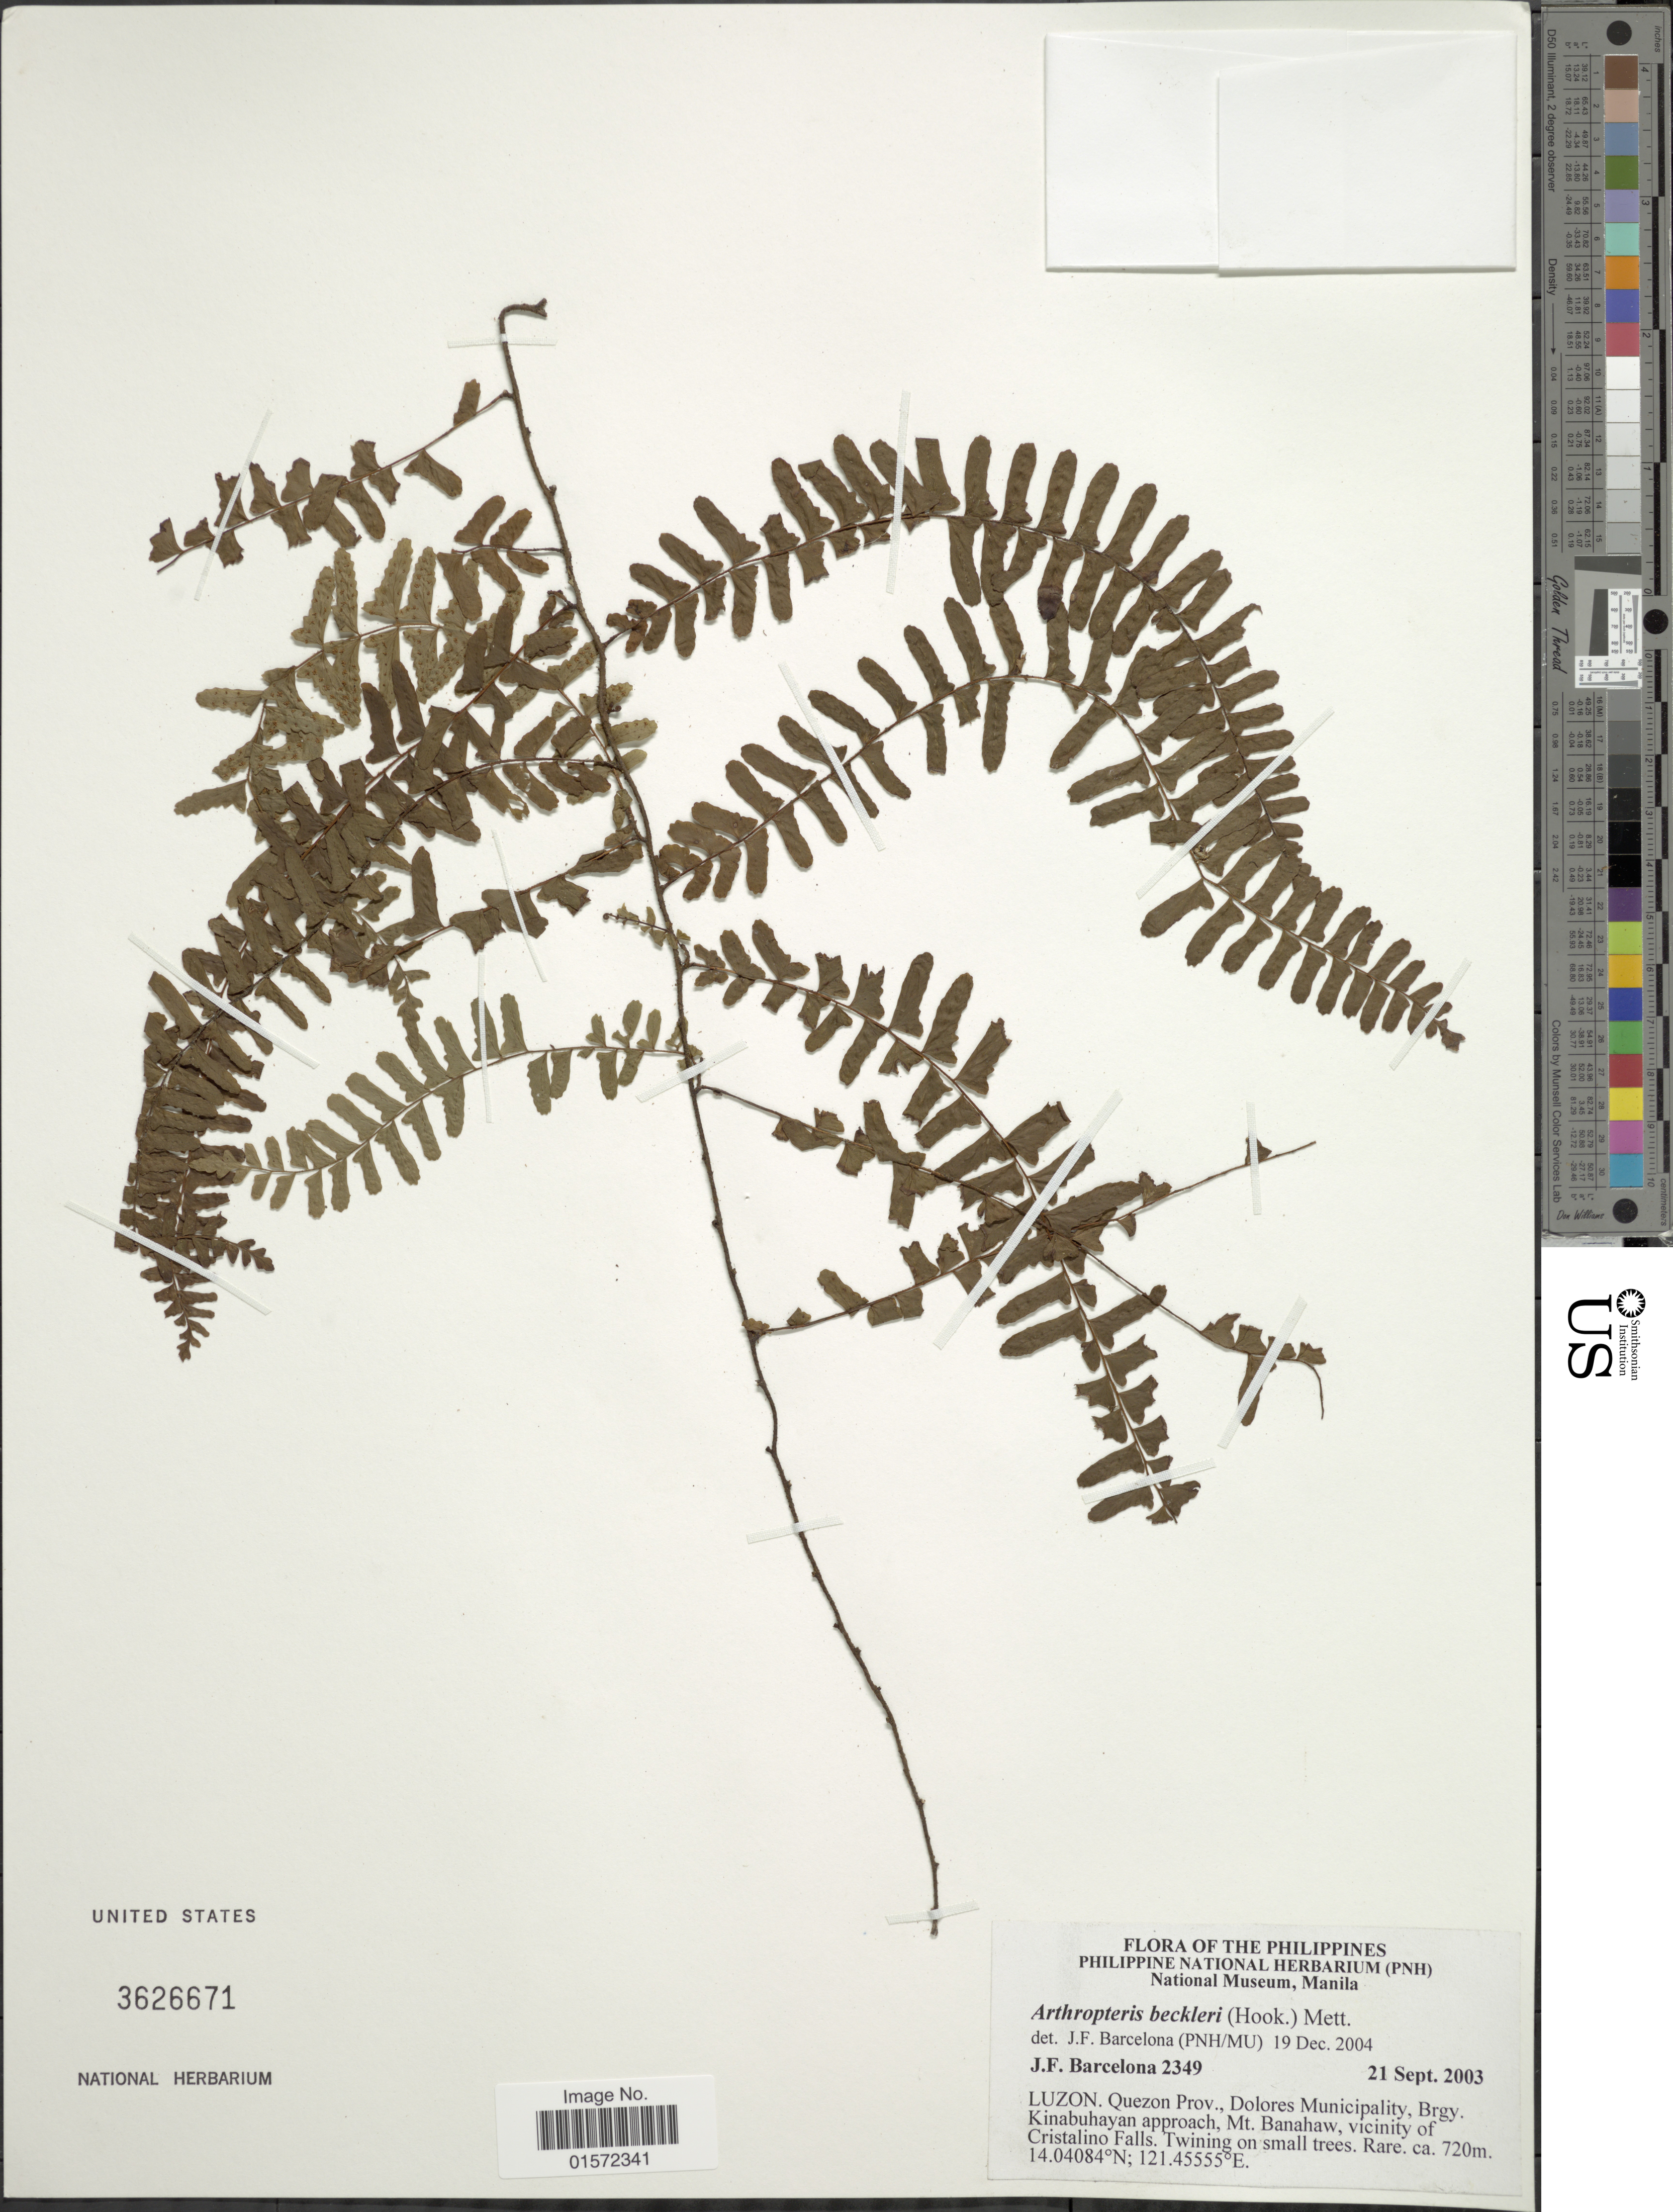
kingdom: Plantae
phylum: Tracheophyta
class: Polypodiopsida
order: Polypodiales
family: Tectariaceae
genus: Arthropteris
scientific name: Arthropteris beckleri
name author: (Hook.) Mett.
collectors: J. F. Barcelona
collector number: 2349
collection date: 2003-09-21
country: Philippines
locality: Luzon. Quezon Prov., Dolores Municipality, Brgy. Kinabuhayan approach, Mt. Banahaw, vicinity of Cristalino Falls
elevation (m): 720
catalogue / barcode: US 3626671